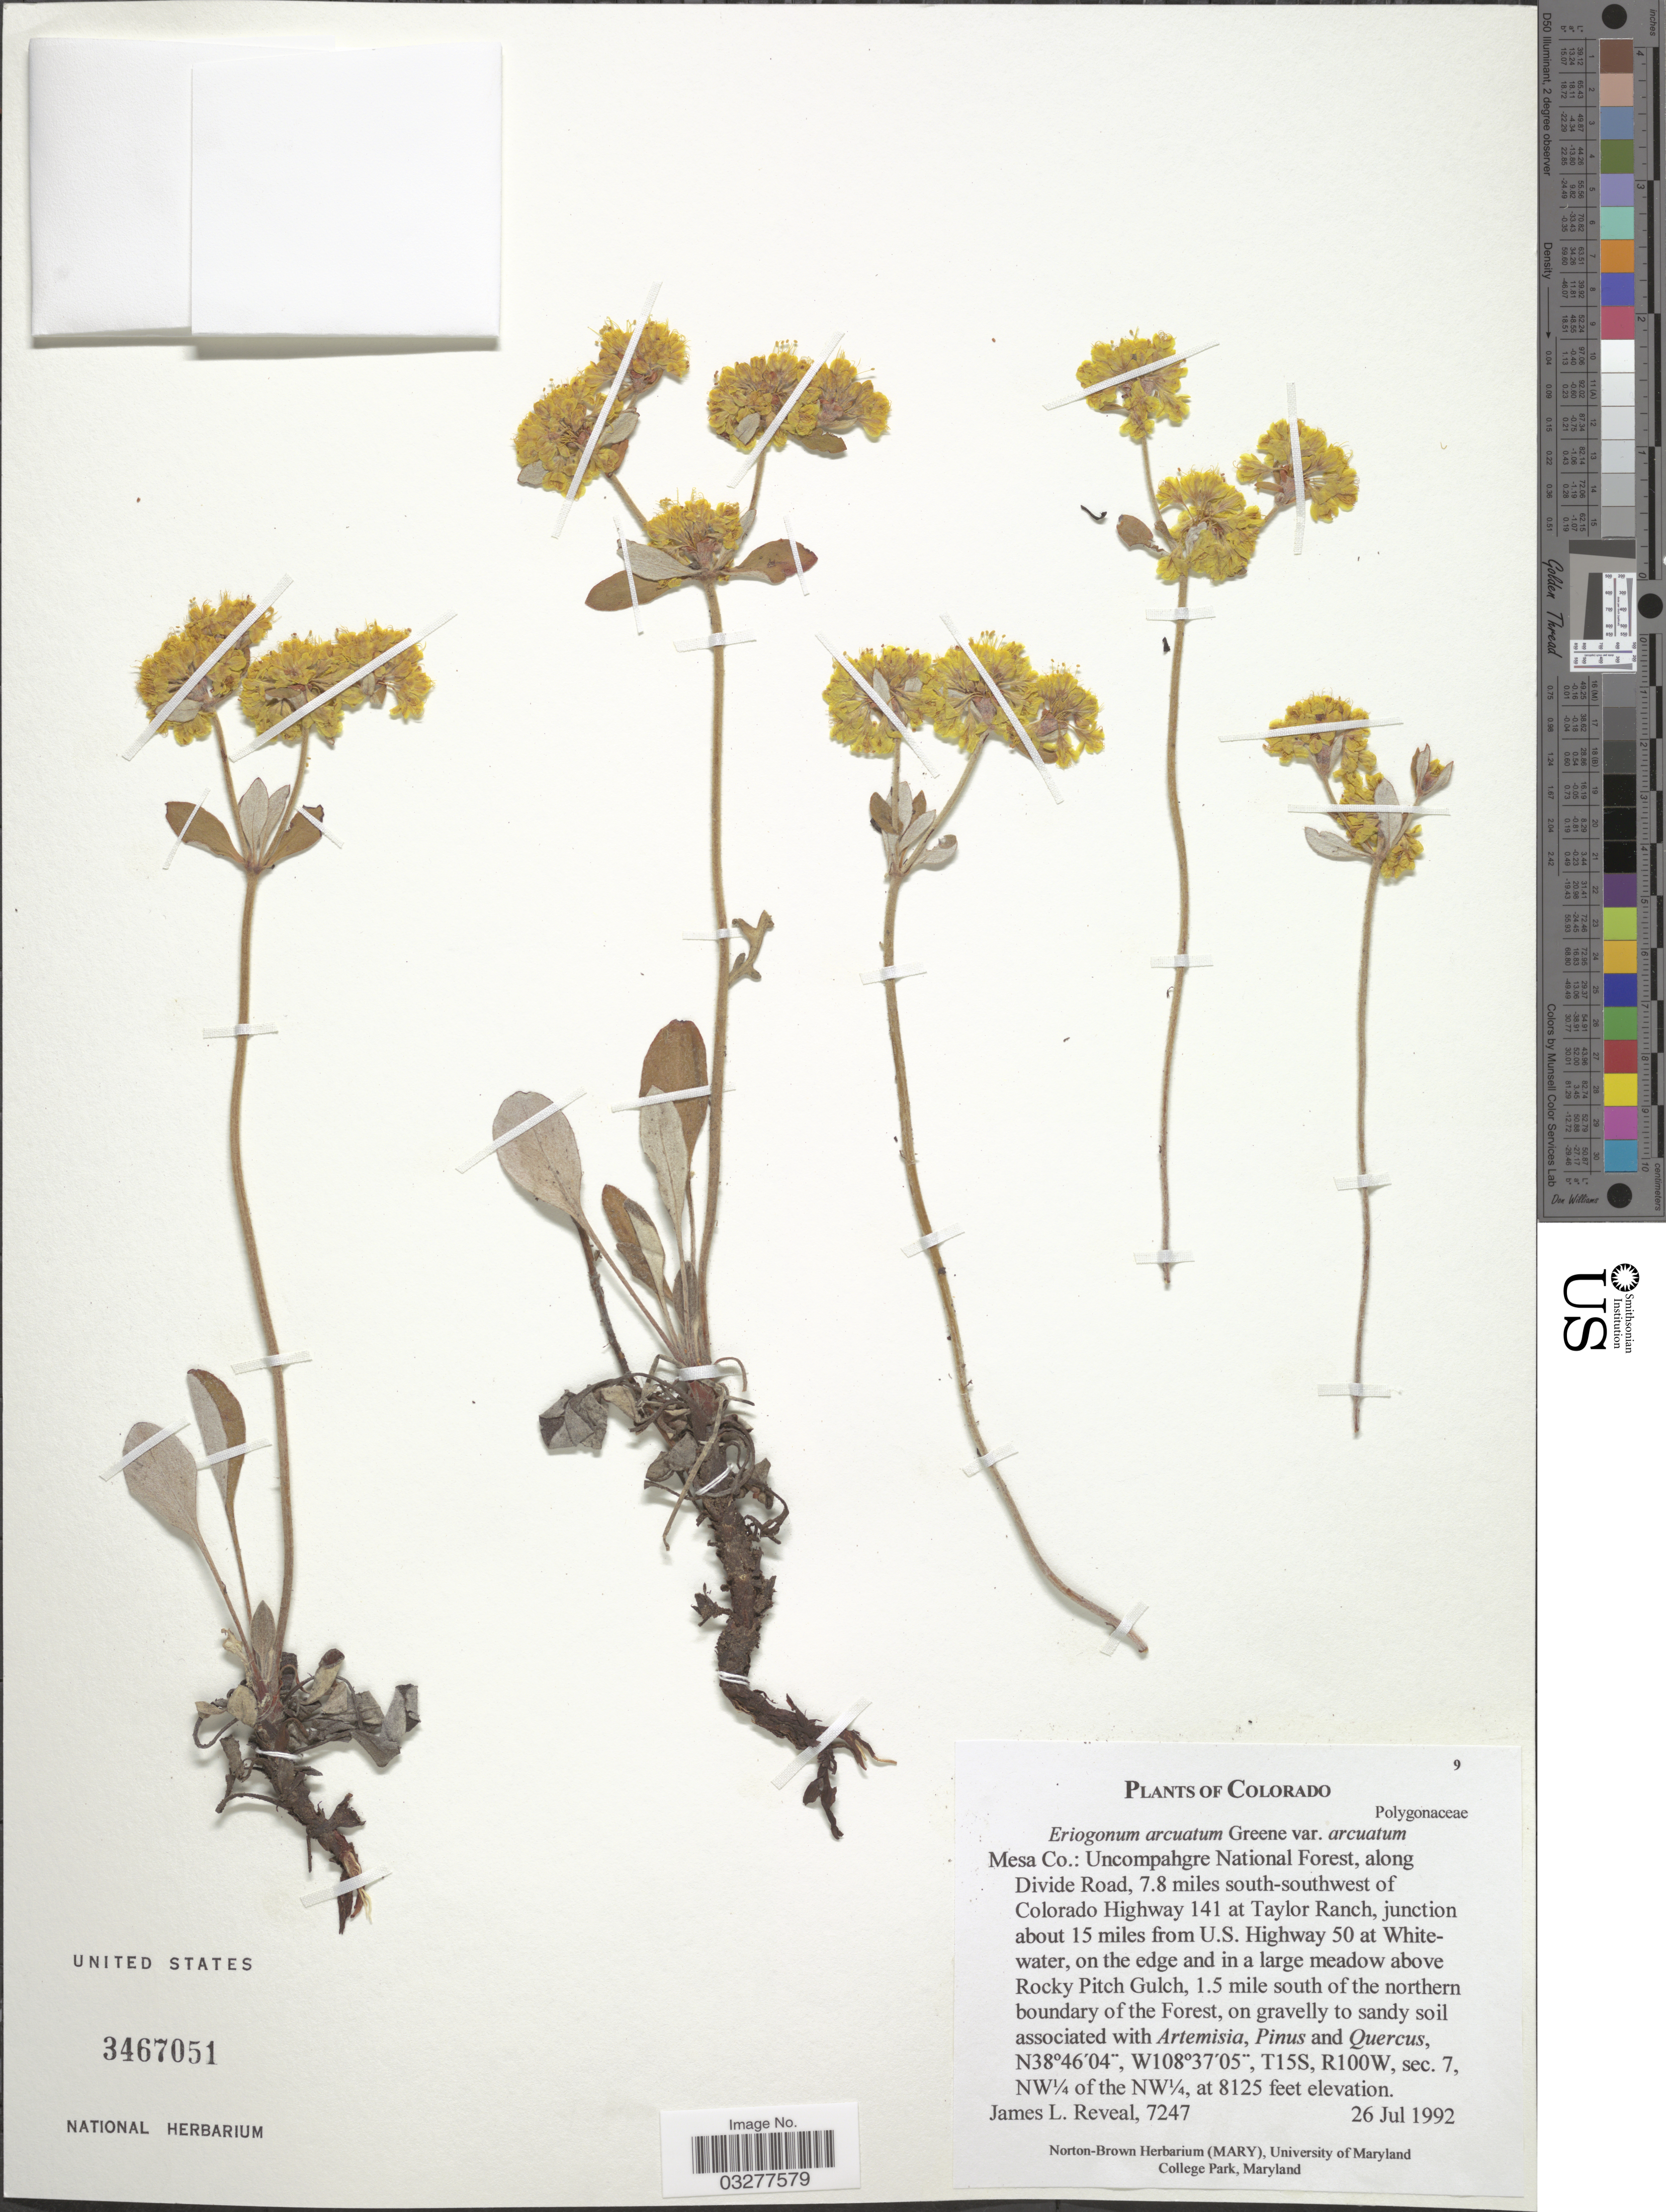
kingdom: Plantae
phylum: Tracheophyta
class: Magnoliopsida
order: Caryophyllales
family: Polygonaceae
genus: Eriogonum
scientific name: Eriogonum jamesii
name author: Benth.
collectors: J. L. Reveal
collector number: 7247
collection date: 1992-07-26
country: United States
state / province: Colorado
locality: Mesa Co.: Uncompahgre National Forest, along Divide Road, 7.8 miles south-southwest of Colorado Highway 141 at Taylor Ranch, junction about 15 miles from U.S. Highway 50 at Whitewater, on the edge and in a large meadow above Rocky Pitch Gulch, 1.5 mile south of the northern boundary on the Forest. T15S, R100W, sec. 7, NW¼ of the NW¼.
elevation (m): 2476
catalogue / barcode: US 3467051